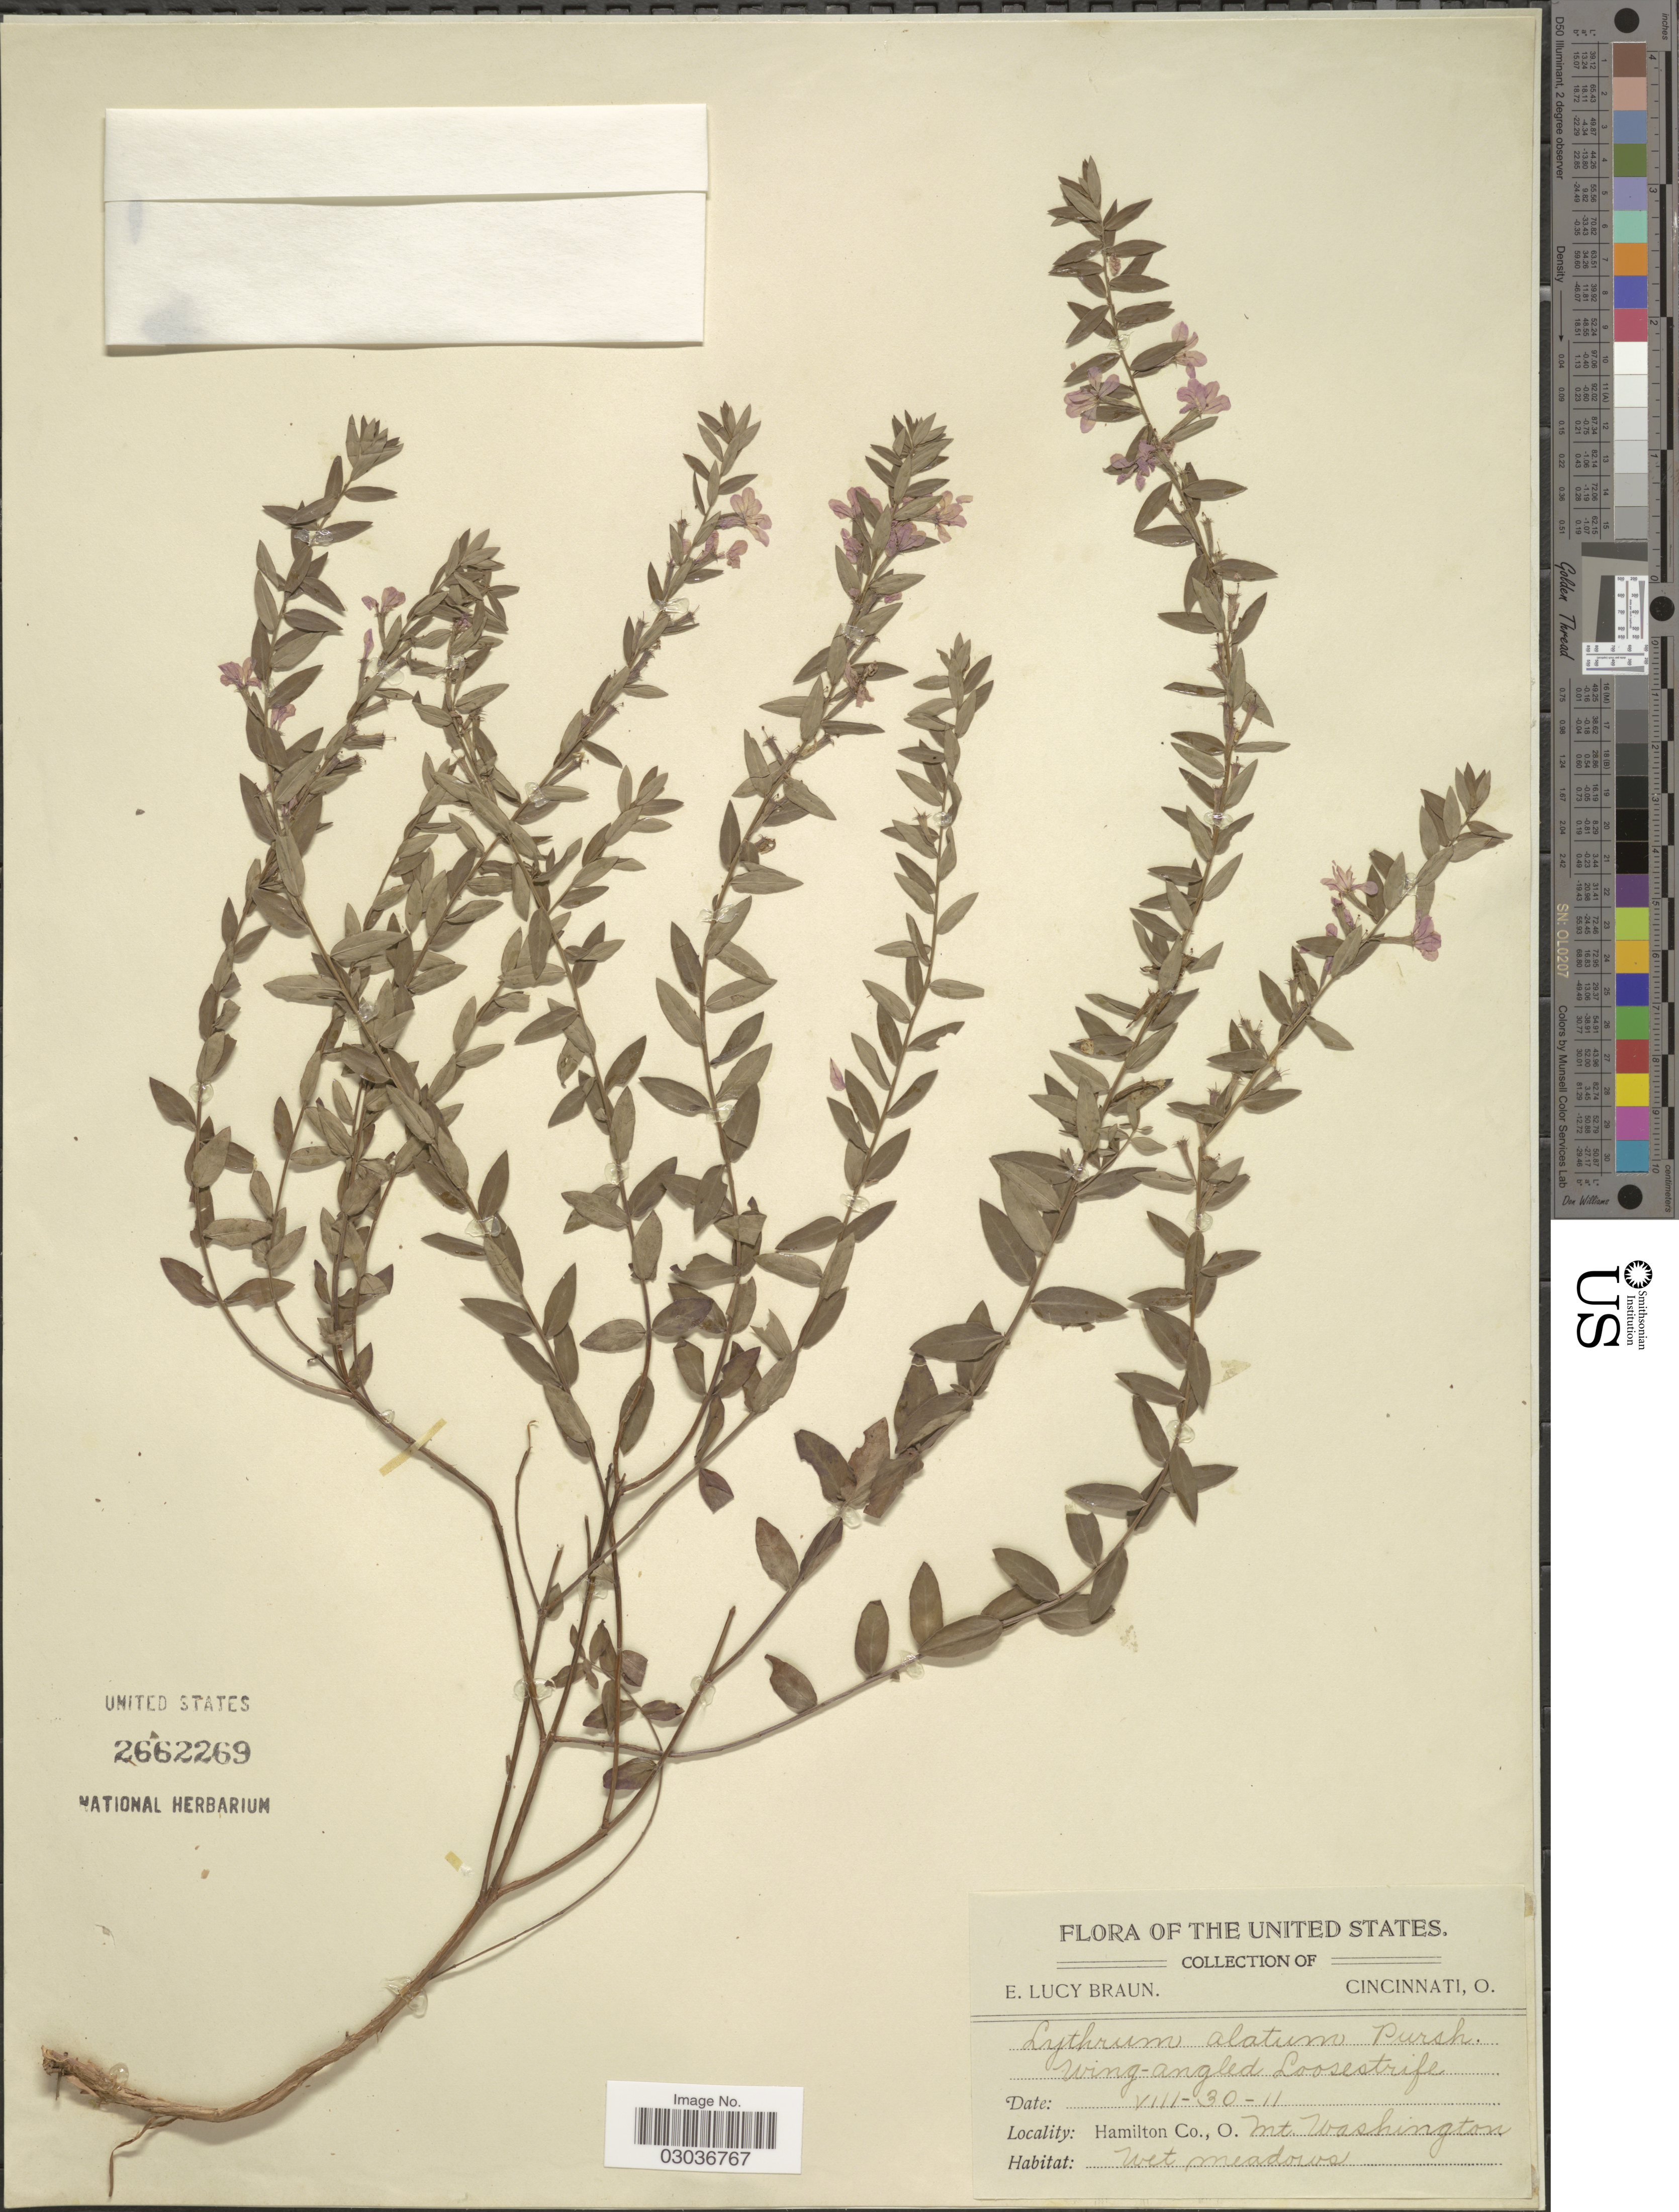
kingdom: Plantae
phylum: Tracheophyta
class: Magnoliopsida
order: Myrtales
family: Lythraceae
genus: Lythrum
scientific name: Lythrum alatum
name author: Pursh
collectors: E. L. Braun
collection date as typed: Transcribed d/m/y: 30/8/11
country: United States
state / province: Ohio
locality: Hamilton Co., Mt. Washington.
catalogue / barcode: US 2662269